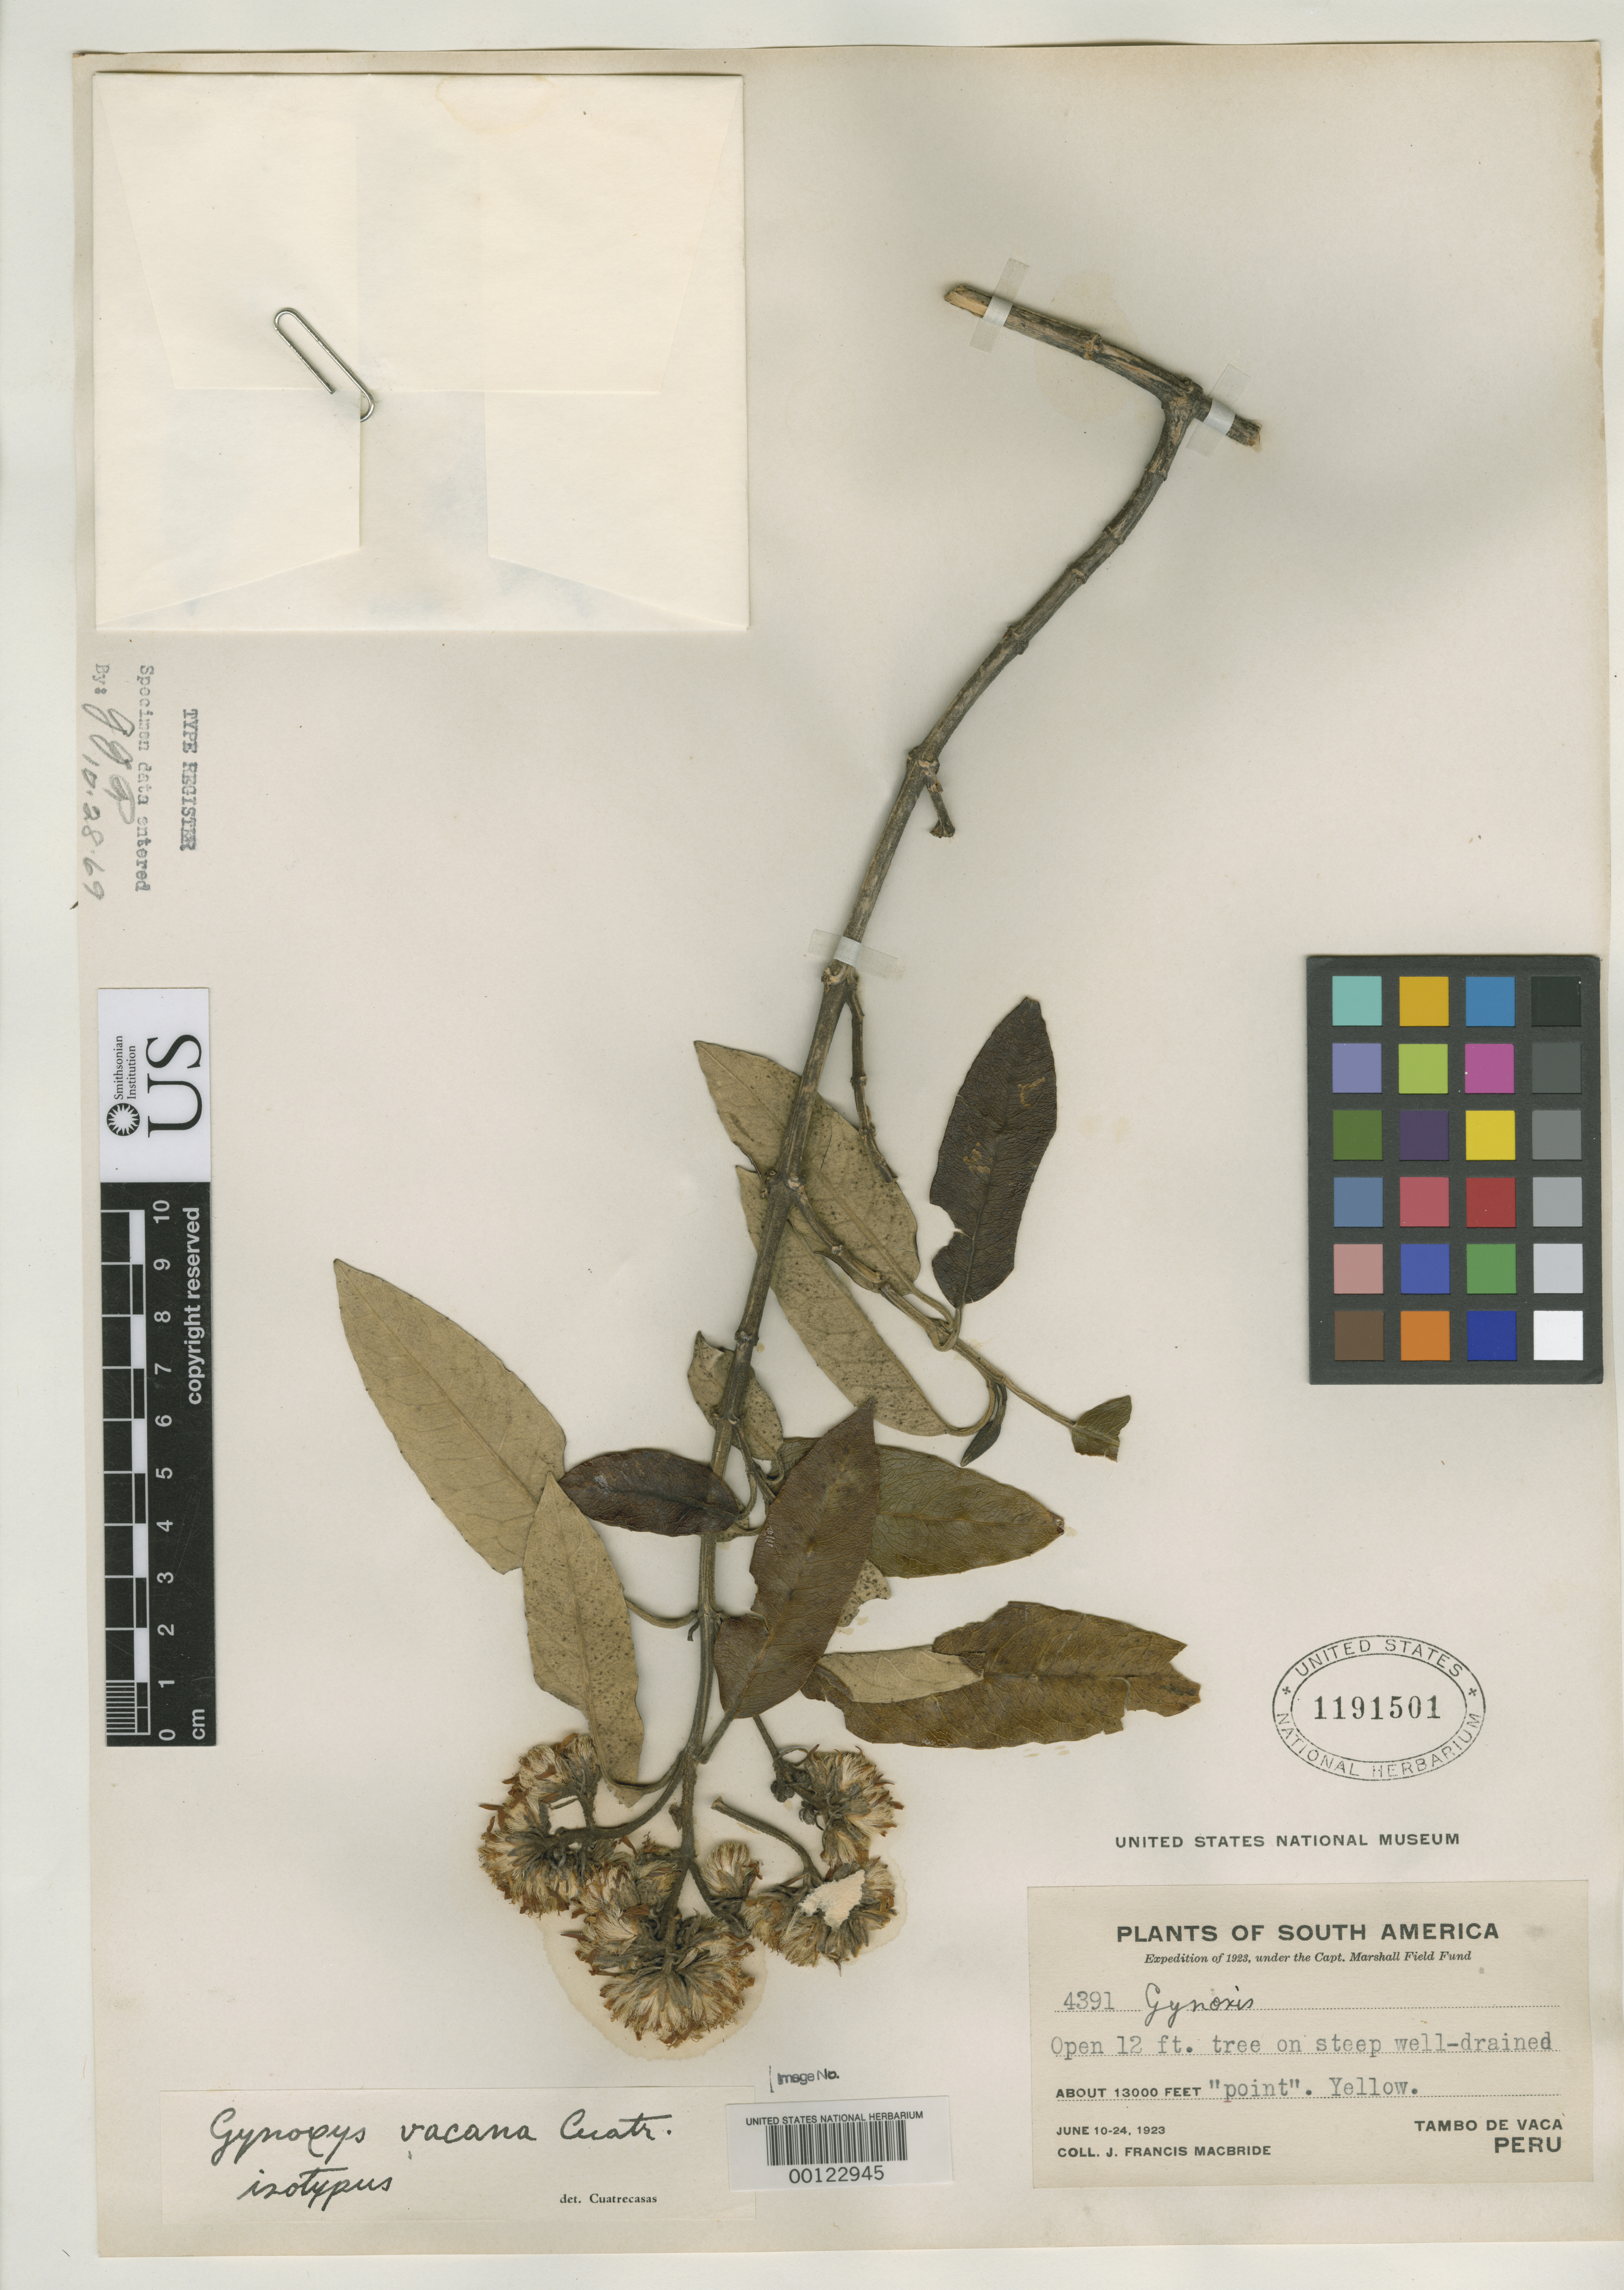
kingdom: Plantae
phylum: Tracheophyta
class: Magnoliopsida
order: Asterales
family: Asteraceae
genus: Gynoxys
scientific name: Gynoxys vacana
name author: Cuatrec.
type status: Isotype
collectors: J. F. Macbride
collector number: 4391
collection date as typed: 10 Jun 1923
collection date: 1923-06-10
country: Peru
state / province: Huánuco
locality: Tambo de Vaca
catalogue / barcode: US 1191501